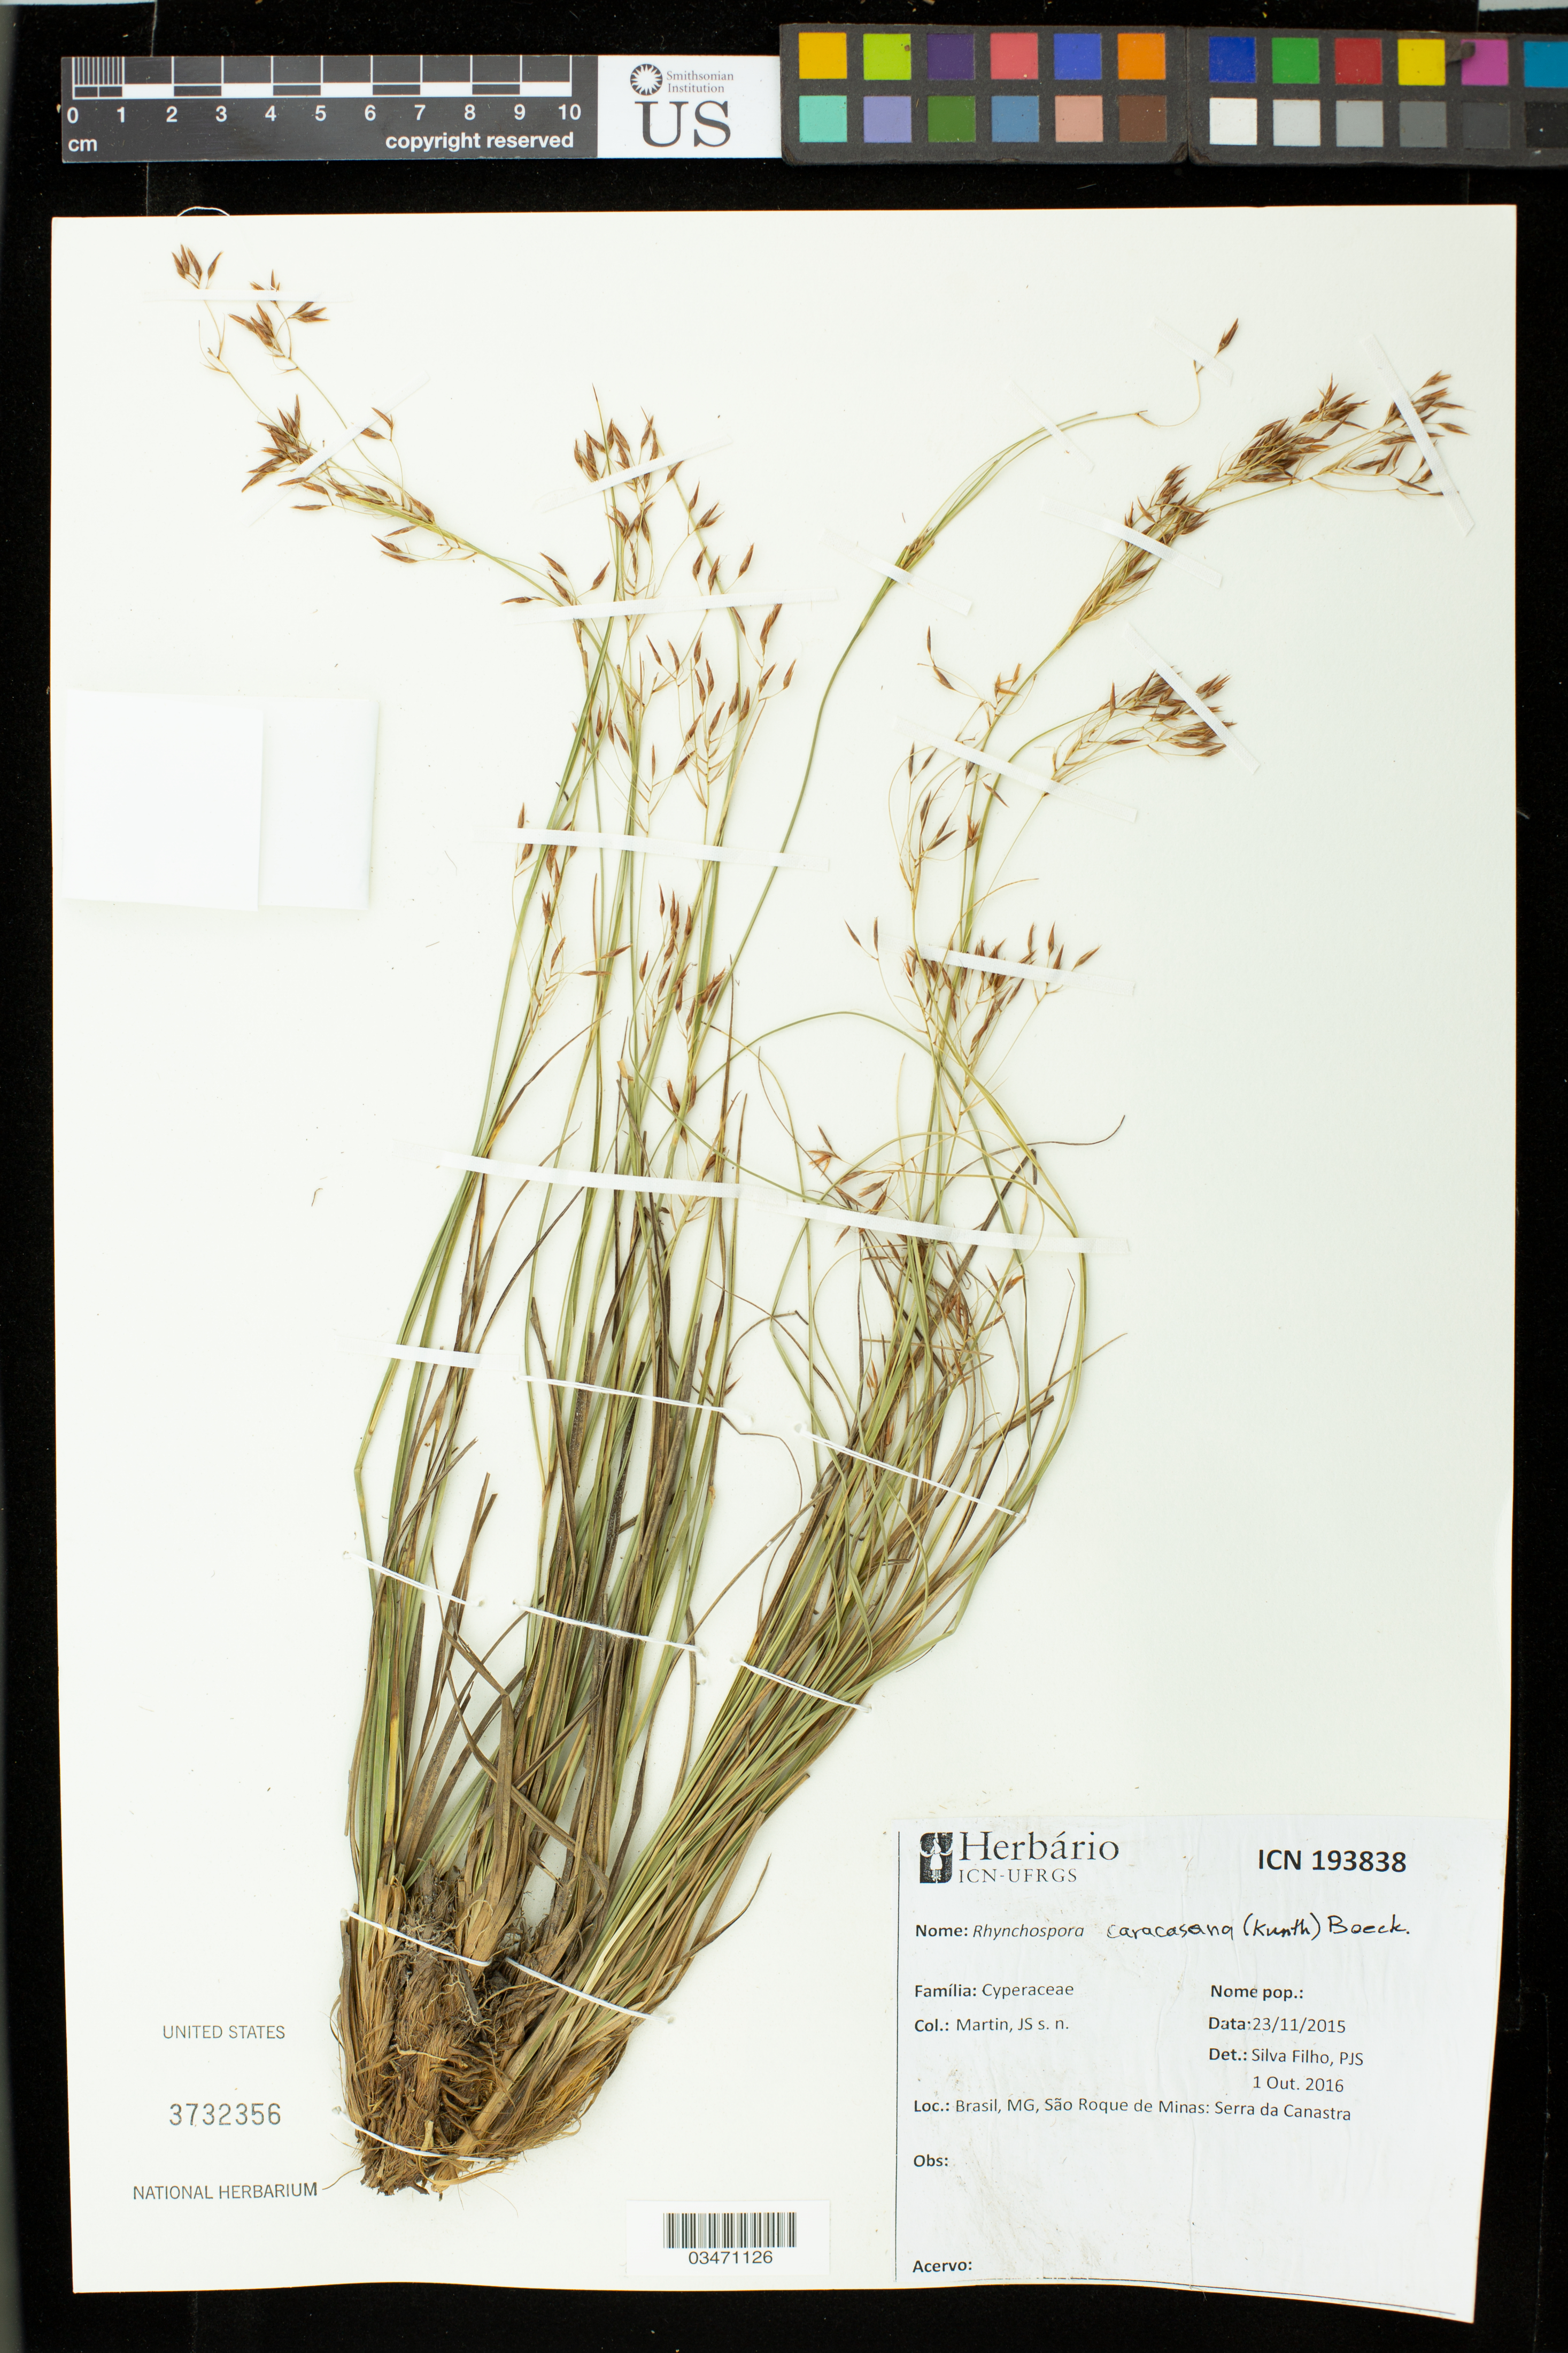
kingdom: Plantae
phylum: Tracheophyta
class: Liliopsida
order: Poales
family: Cyperaceae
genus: Rhynchospora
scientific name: Rhynchospora caracasana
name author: (Kunth) Boeckeler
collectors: J. S. Martin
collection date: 2015-11-23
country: Brazil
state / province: Minas Gerais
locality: Sao Roque de Minas: Serra da Canastra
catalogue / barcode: US 3732356